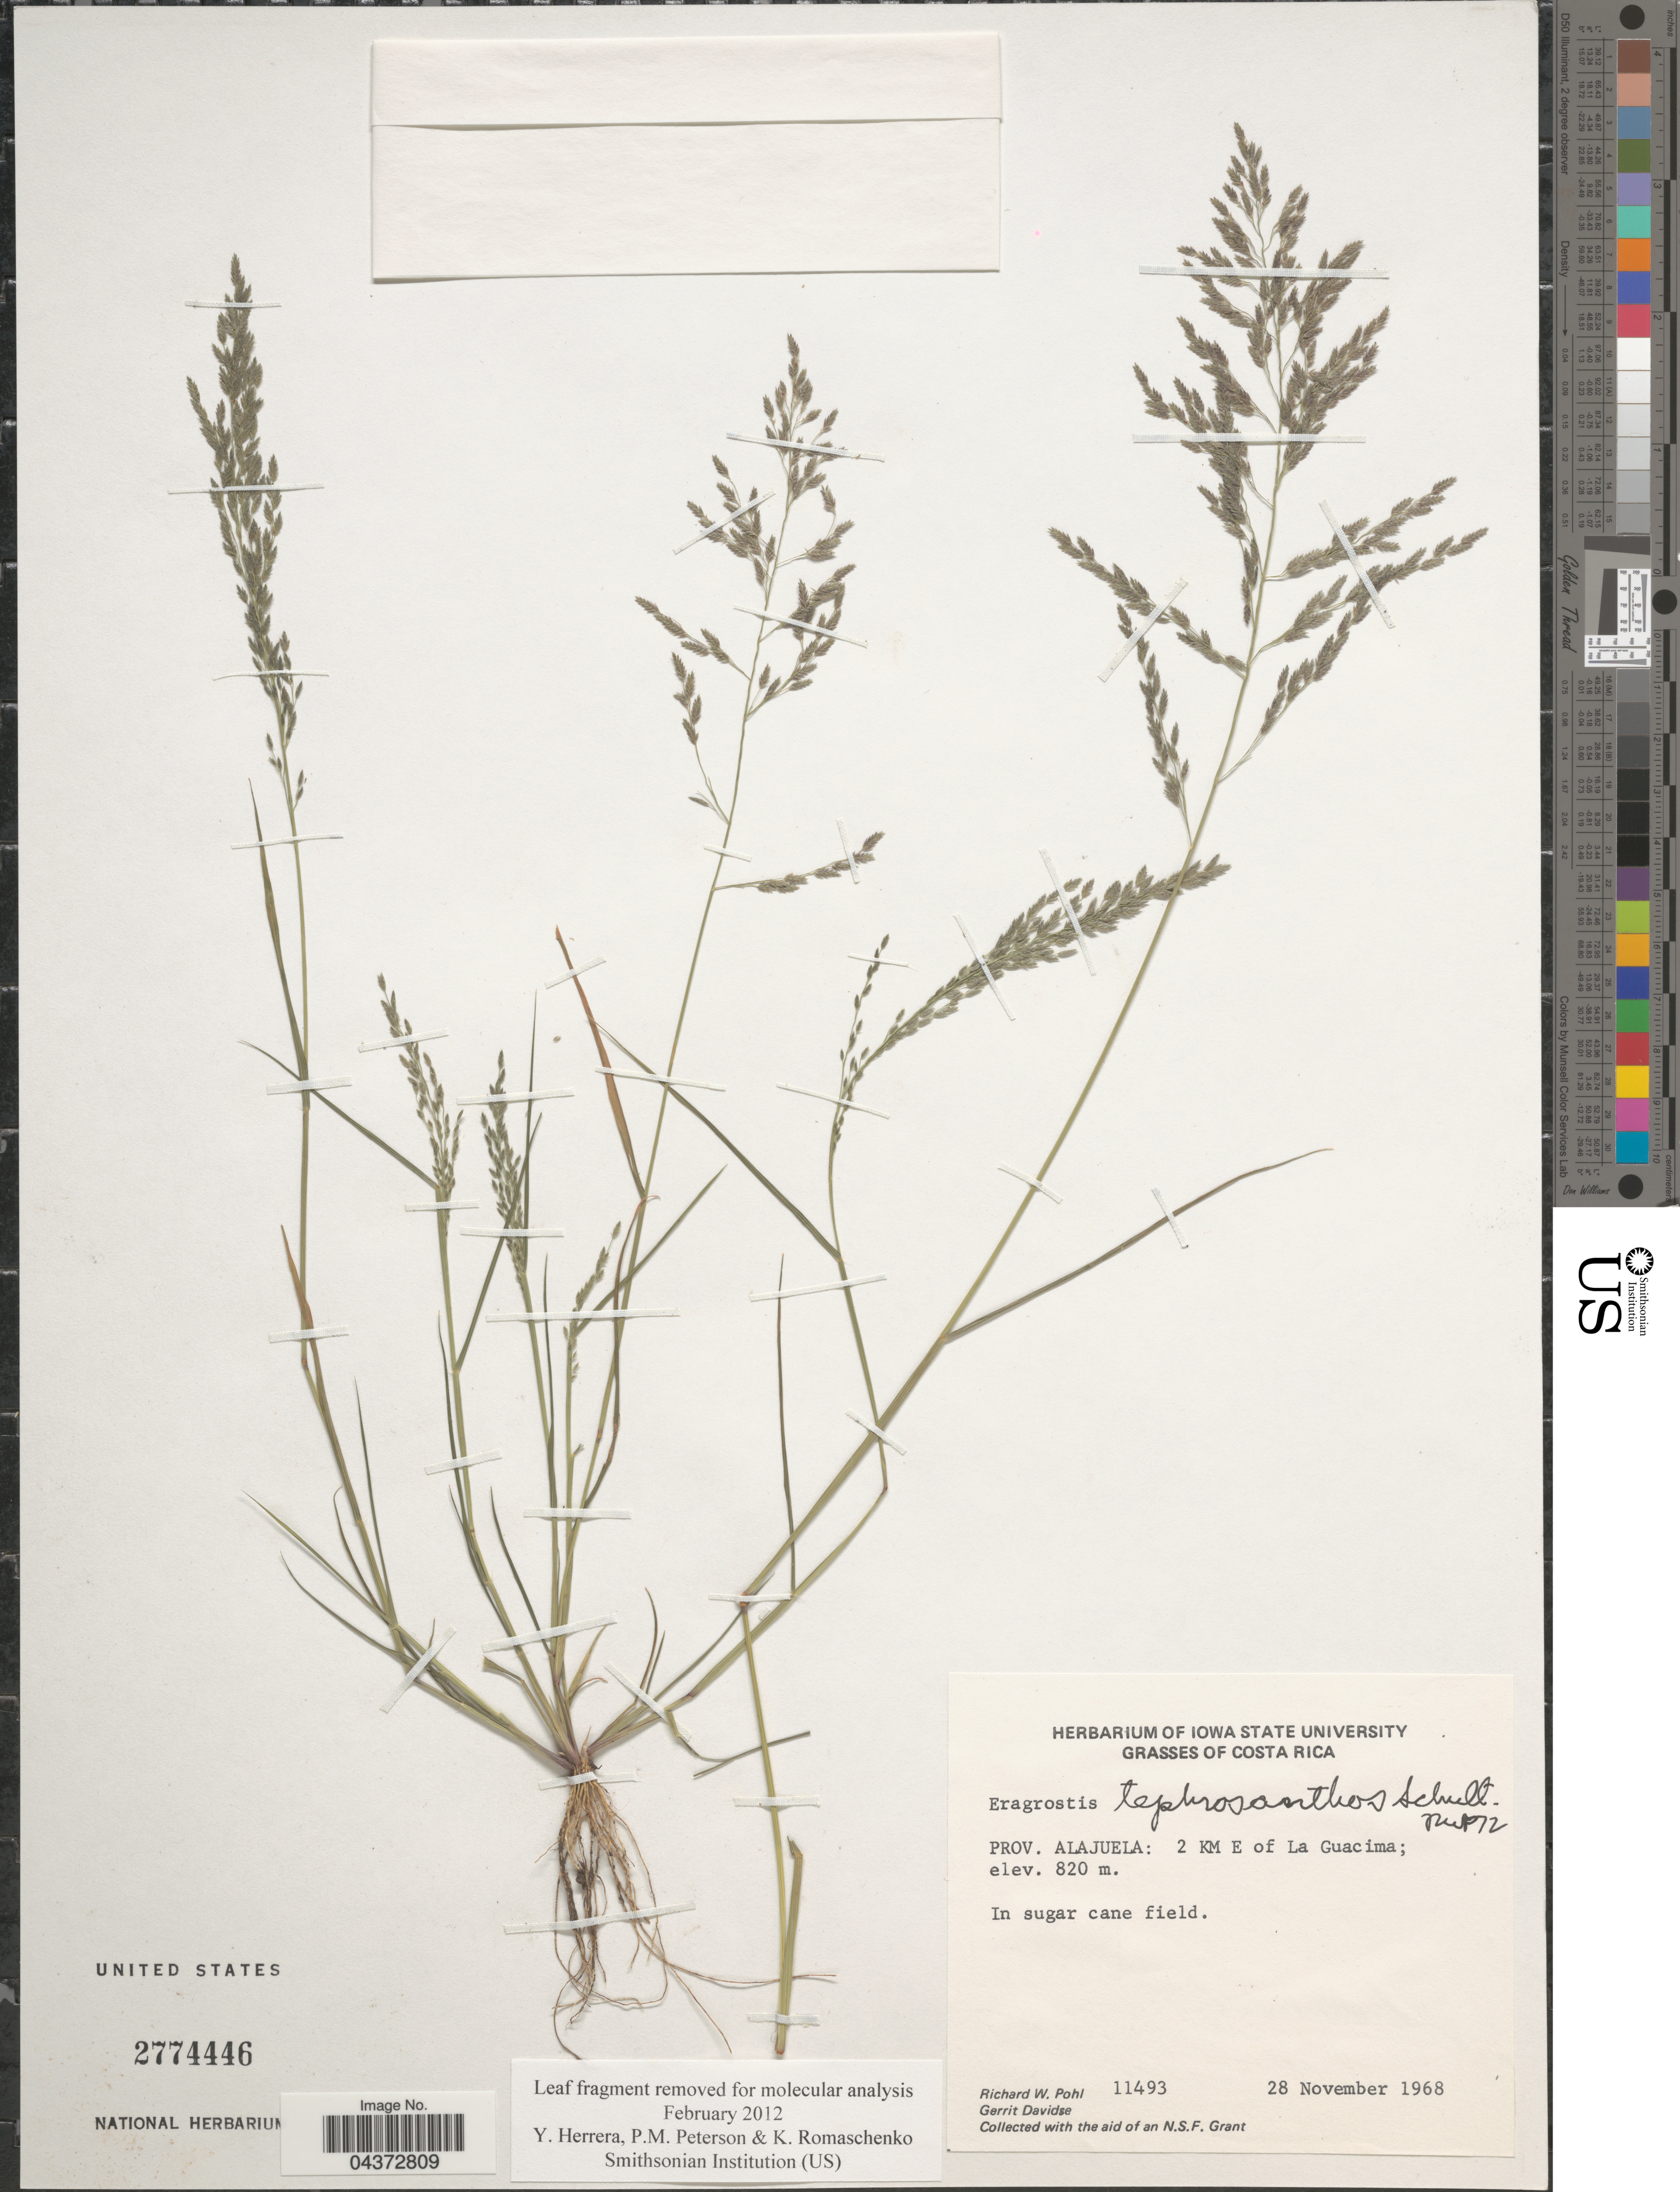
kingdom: Plantae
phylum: Tracheophyta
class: Liliopsida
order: Poales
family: Poaceae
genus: Eragrostis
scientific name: Eragrostis pectinacea var. miserrima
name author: (E. Fourn.) Reeder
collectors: R. W. Pohl & G. Davidse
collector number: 11493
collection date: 1968-11-28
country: Costa Rica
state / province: Alajuela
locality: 2 KM E of La Guacima. In sugar cane field.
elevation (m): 820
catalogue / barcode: US 2774446